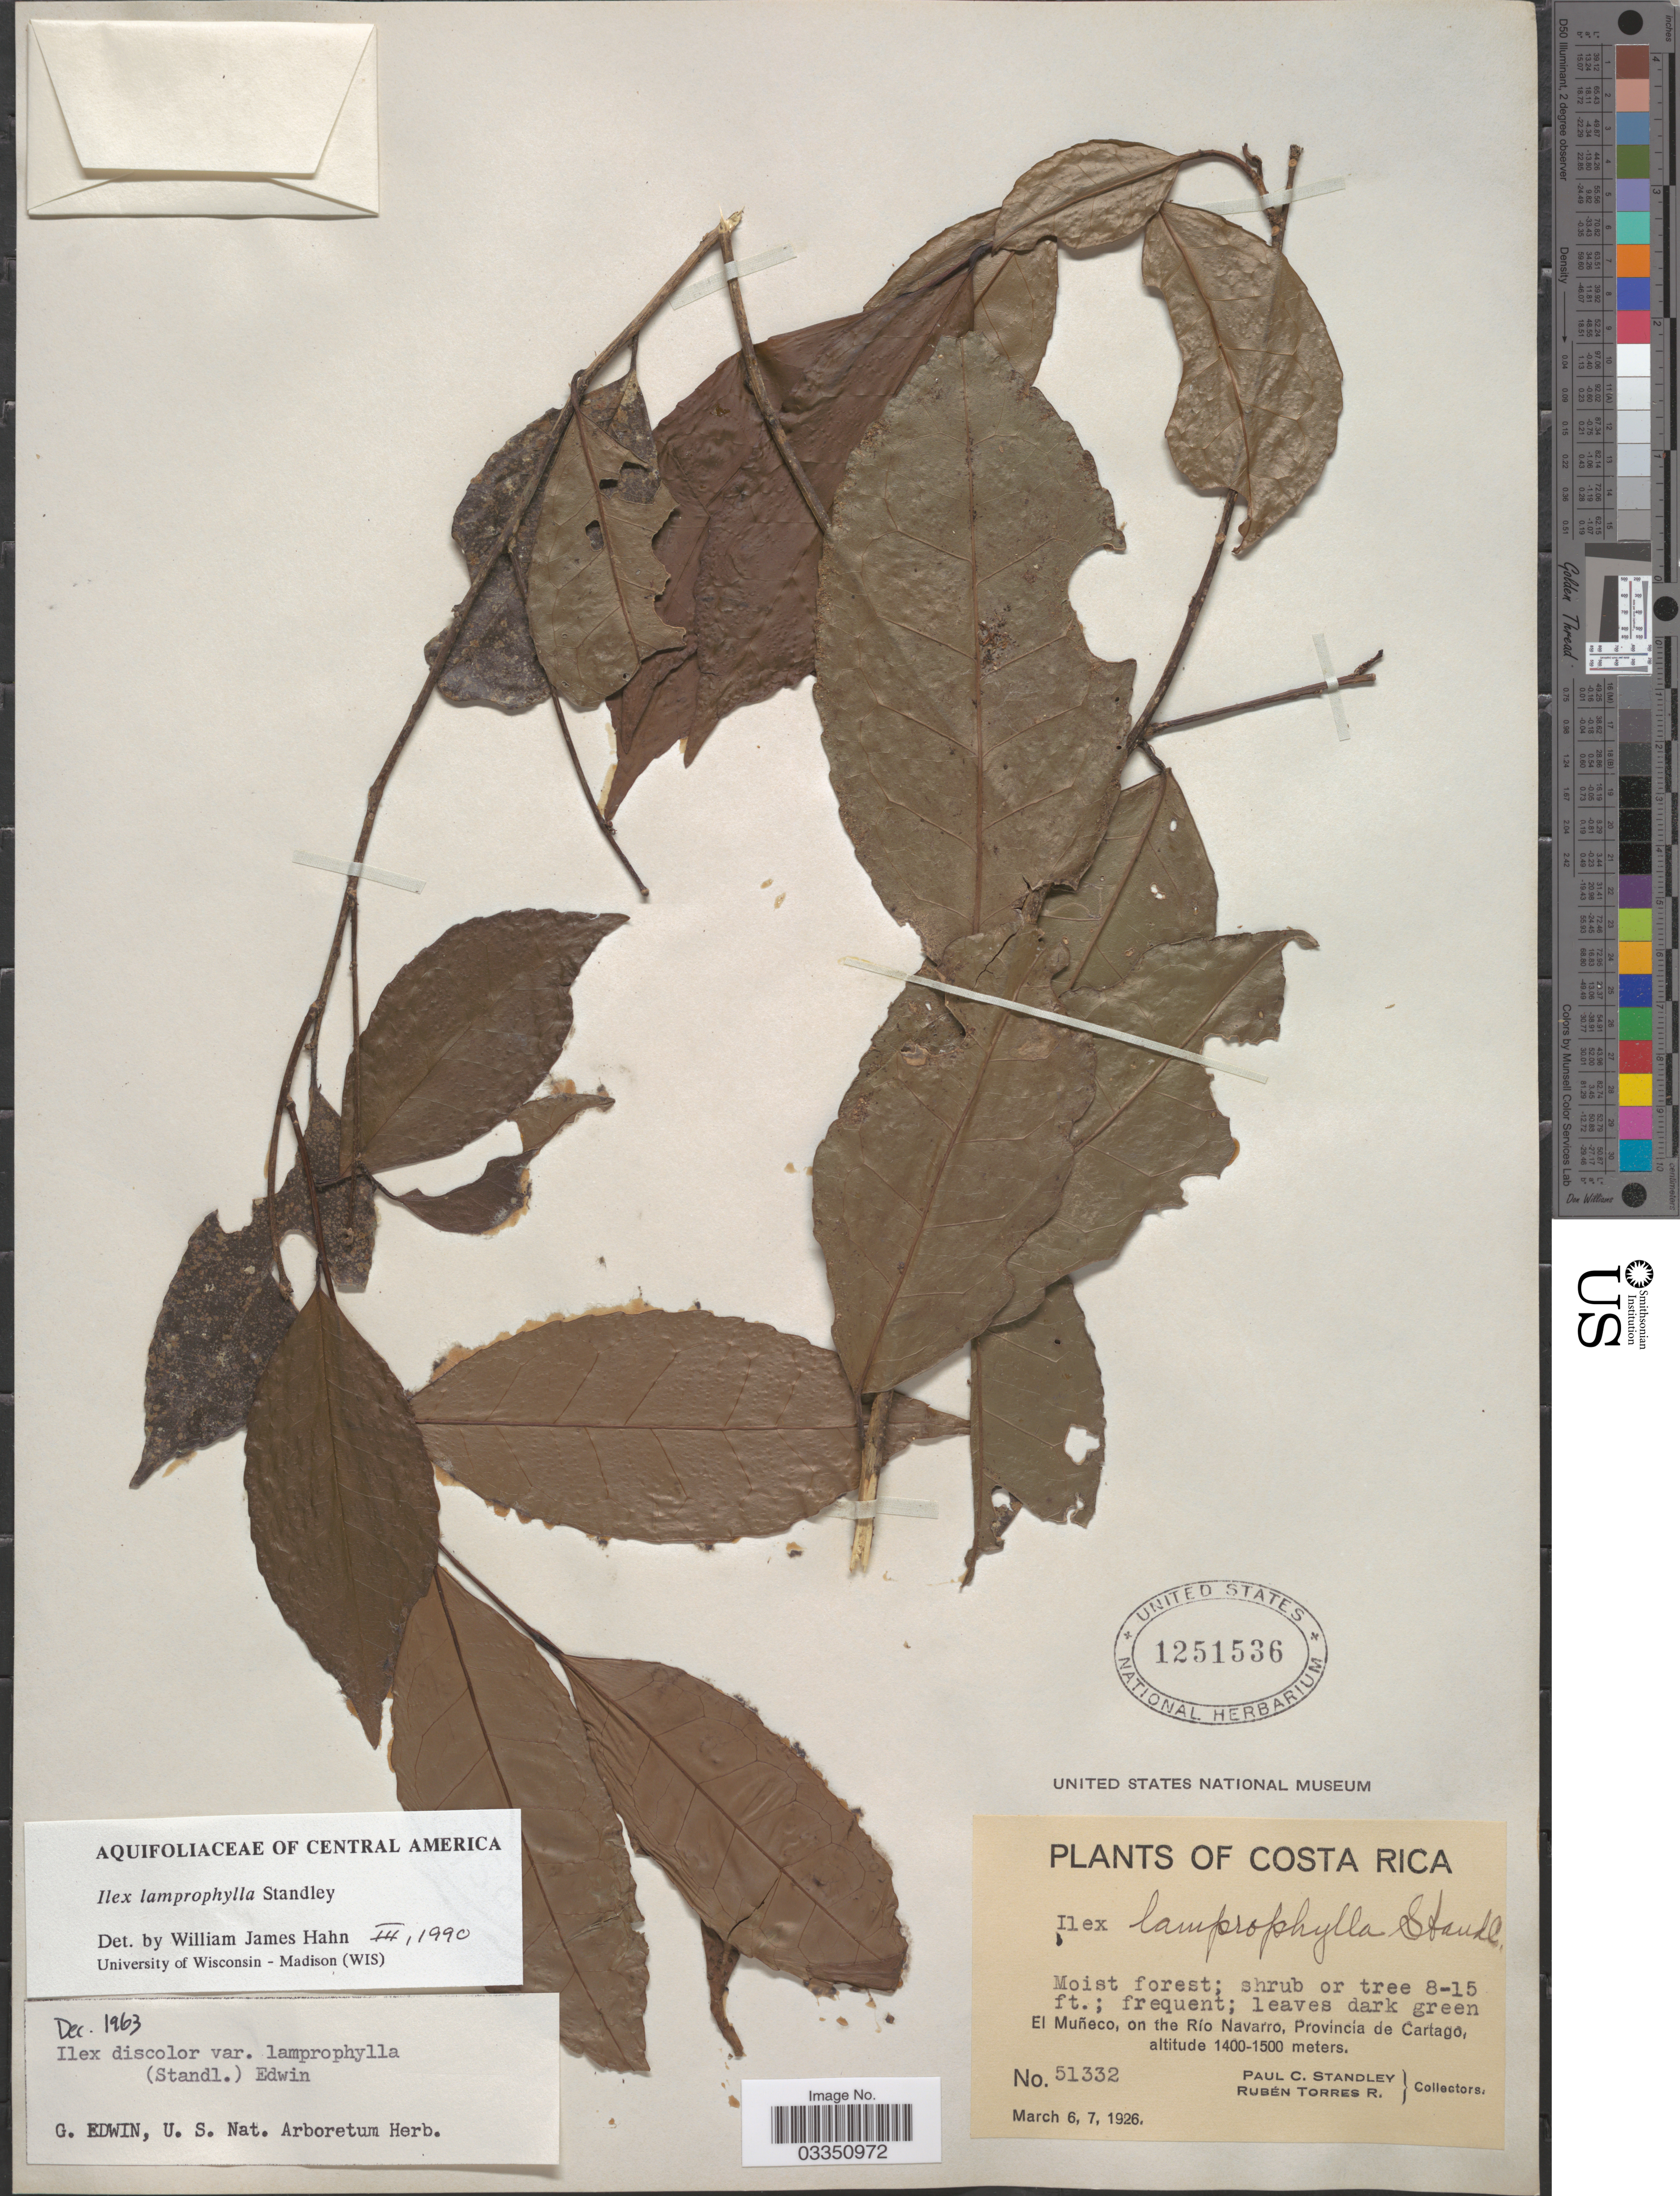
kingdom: Plantae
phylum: Tracheophyta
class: Magnoliopsida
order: Aquifoliales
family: Aquifoliaceae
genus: Ilex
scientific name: Ilex lamprophylla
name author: Standl.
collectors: P. C. Standley & R. Torres Rojas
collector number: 51332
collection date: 1926-03-06/1926-03-07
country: Costa Rica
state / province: Cartago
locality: El Muñeco, on the Río Navarro.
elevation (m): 1400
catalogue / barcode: US 1251536